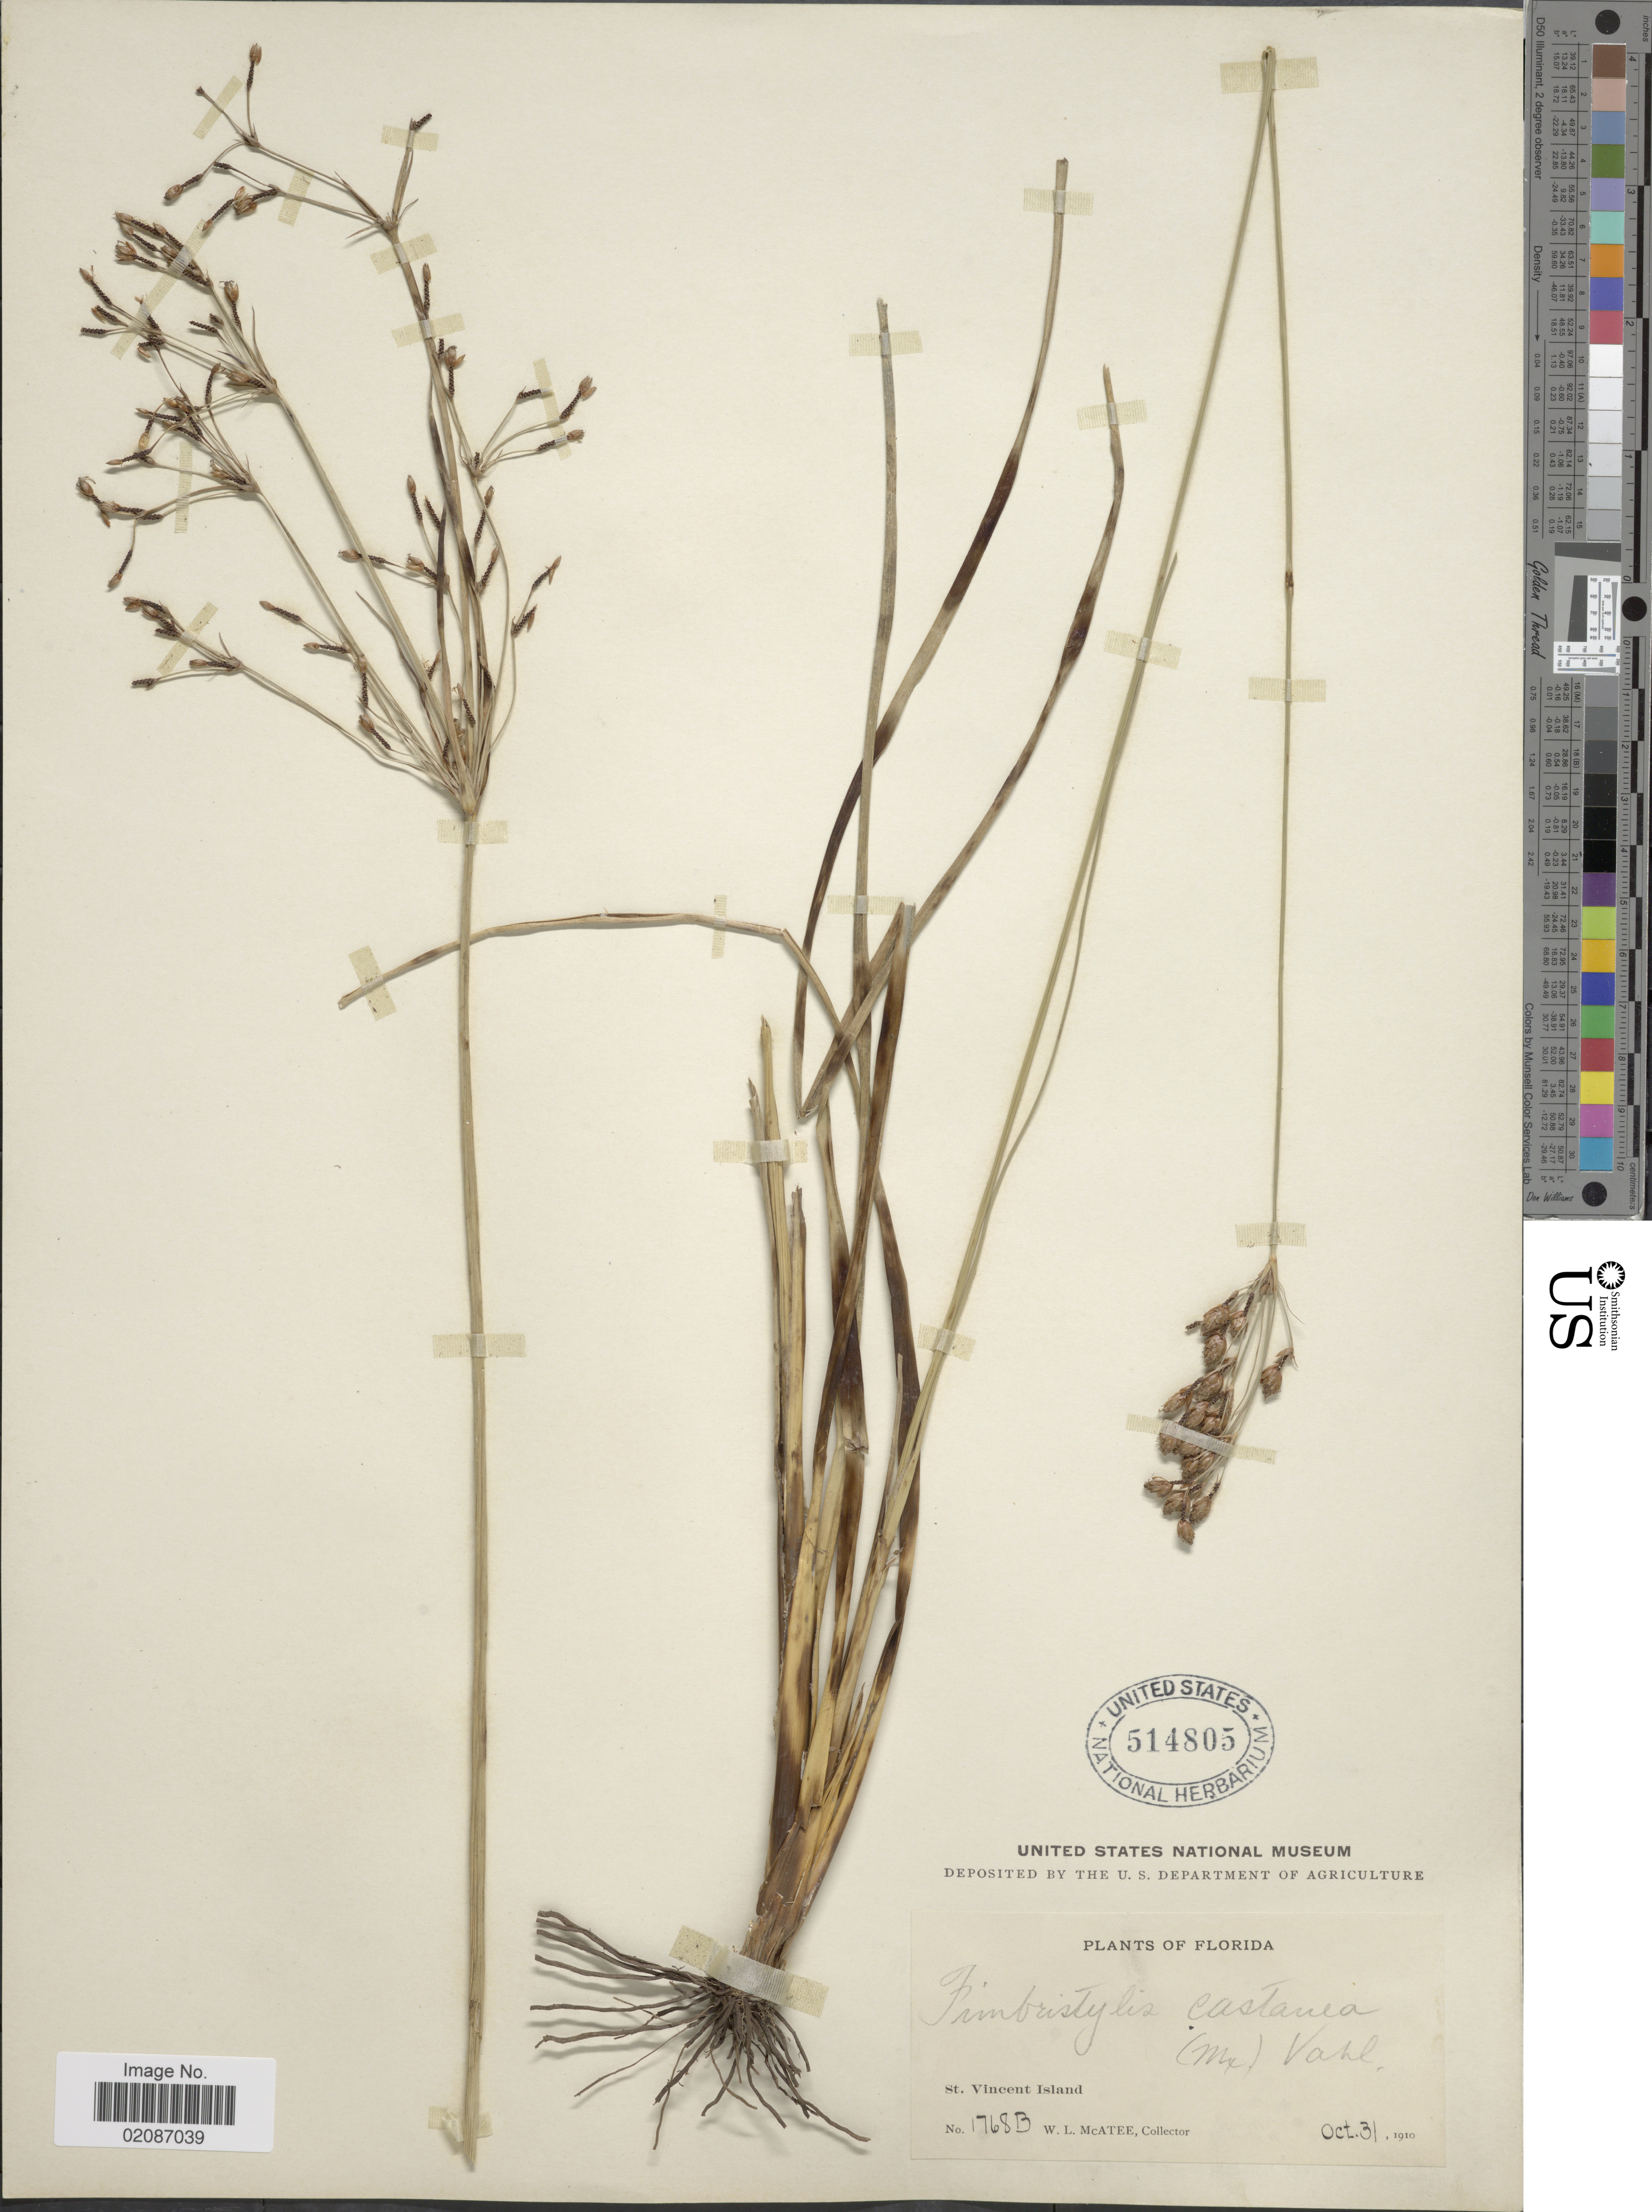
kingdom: Plantae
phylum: Tracheophyta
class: Liliopsida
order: Poales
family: Cyperaceae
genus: Fimbristylis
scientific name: Fimbristylis spadicea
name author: (L.) Vahl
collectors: W. McAtee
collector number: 1768B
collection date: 1910-10-31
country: United States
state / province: Florida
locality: St. Vincent Island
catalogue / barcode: US 514805